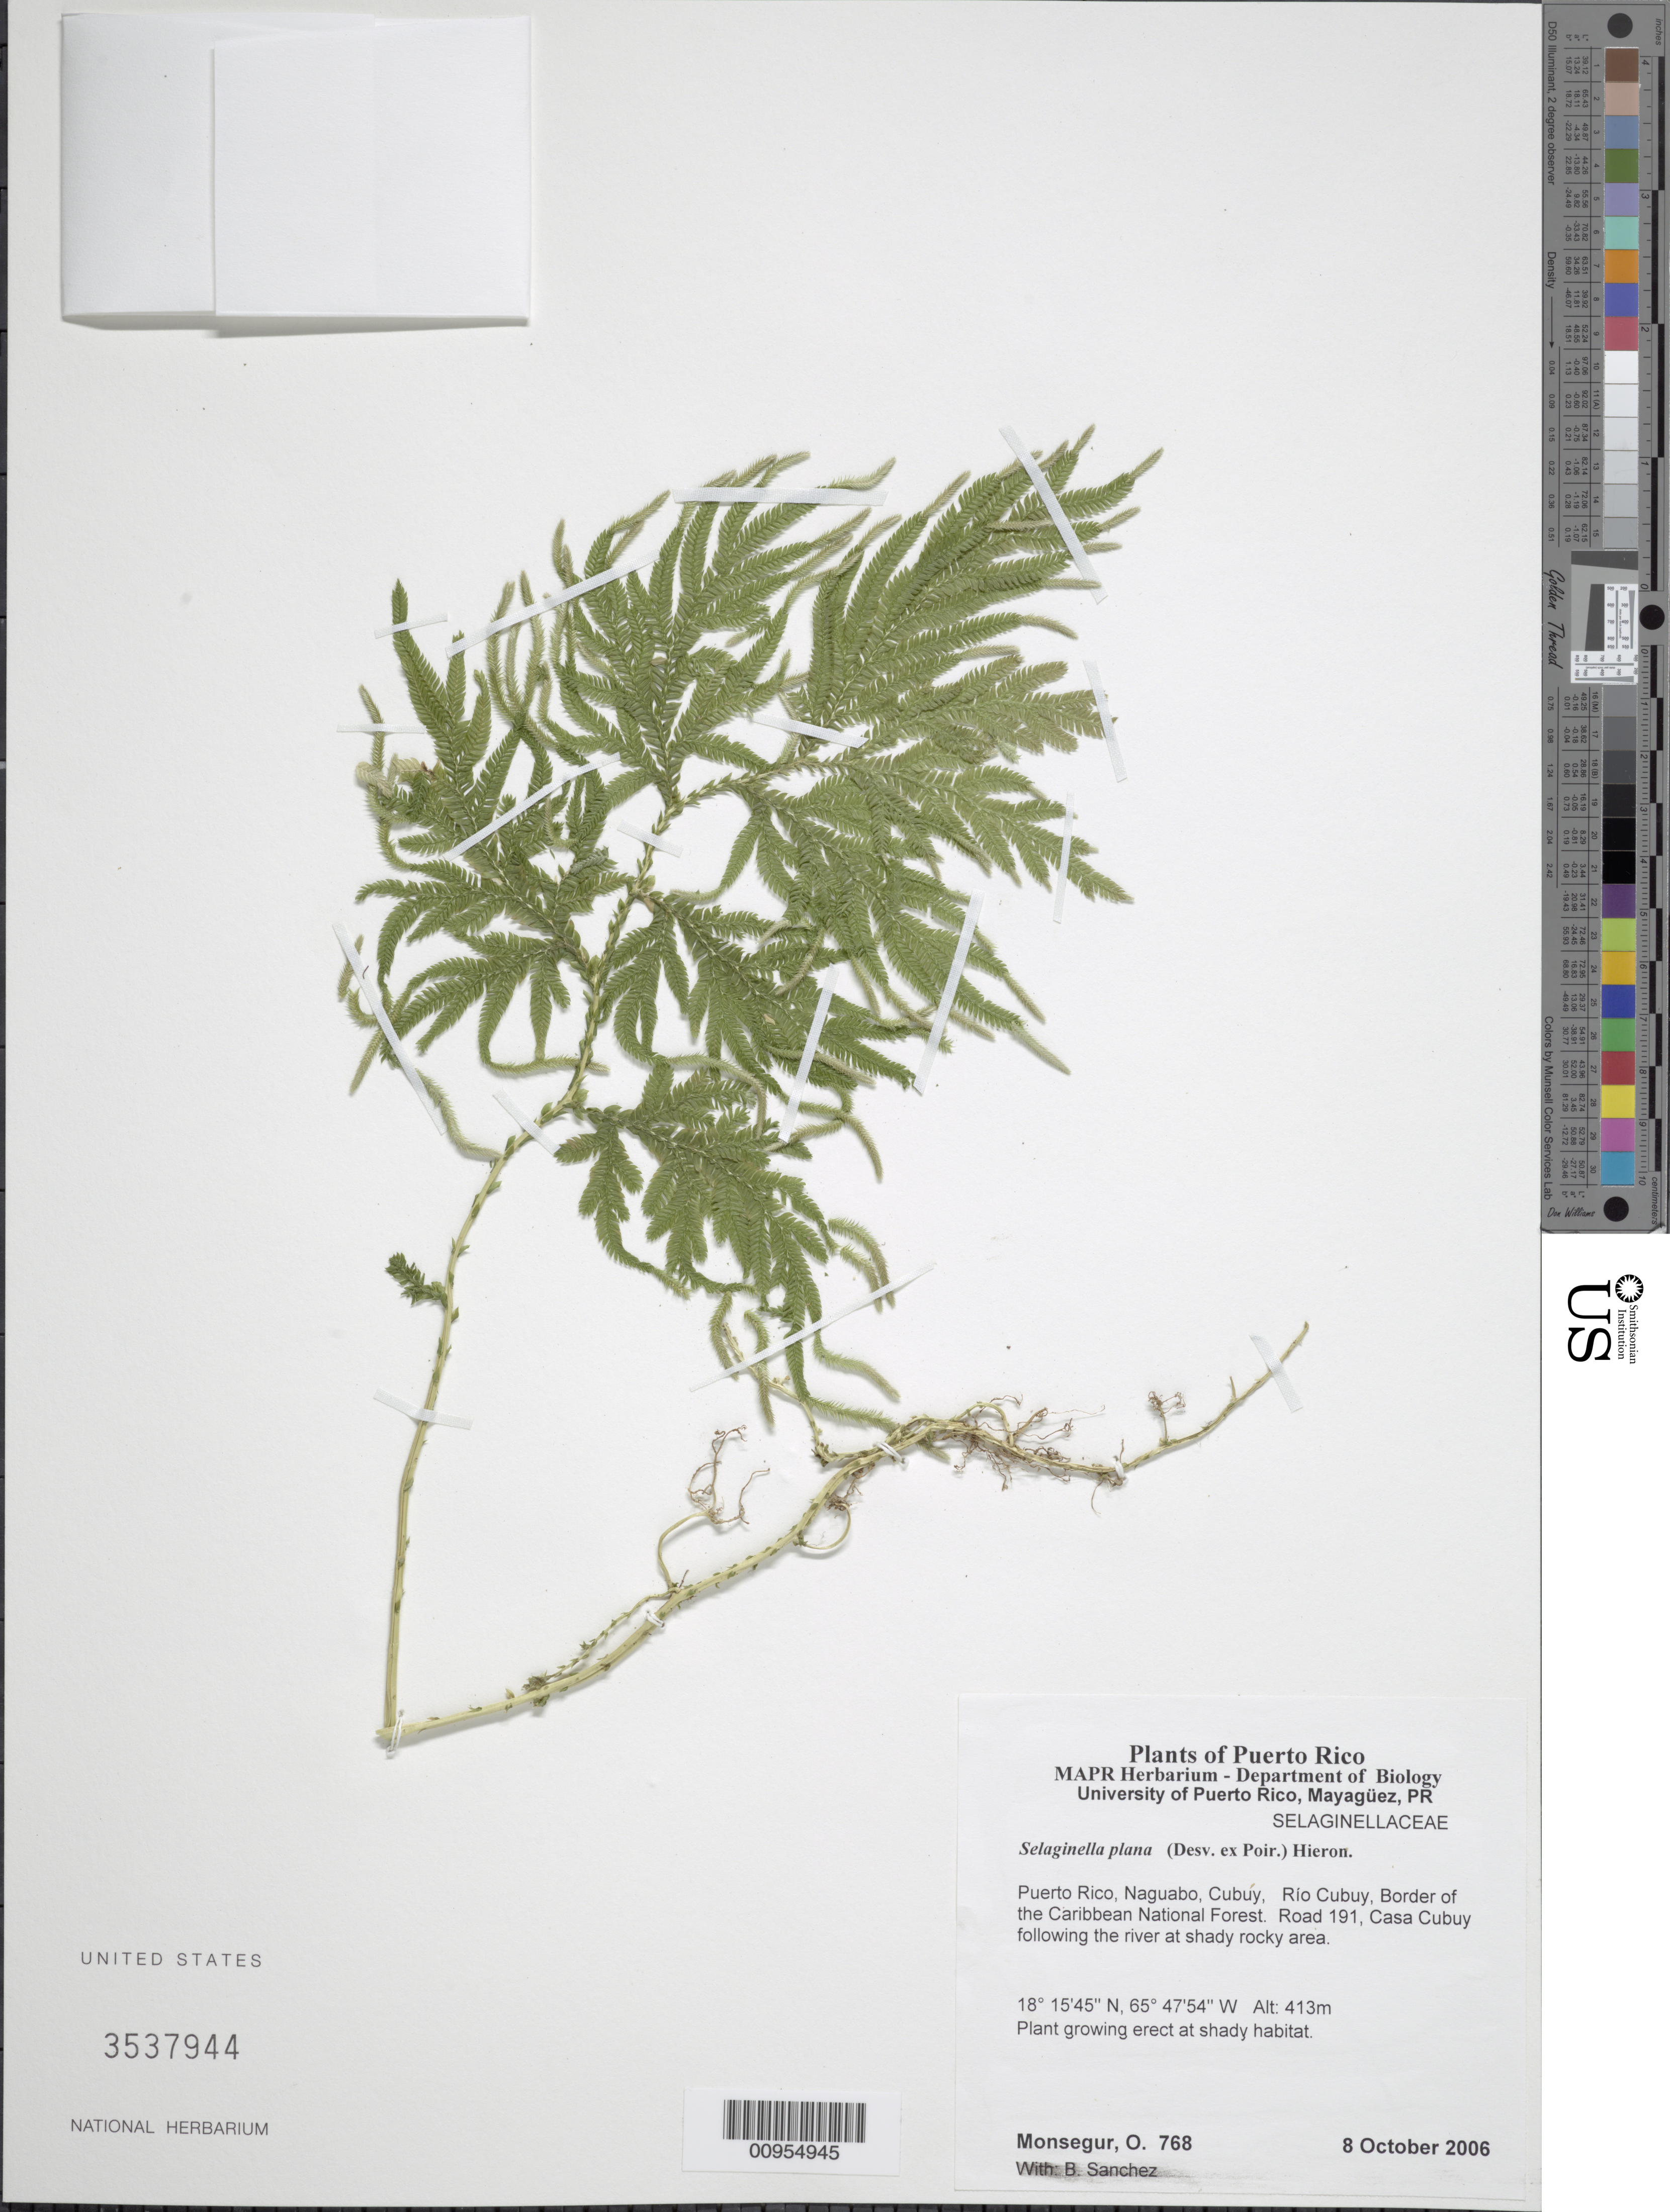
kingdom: Plantae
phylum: Tracheophyta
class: Lycopodiopsida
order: Selaginellales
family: Selaginellaceae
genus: Selaginella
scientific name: Selaginella plana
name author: (Desv. ex Poir.) Hieron.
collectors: O. Monsegur & B. Sánchez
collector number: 768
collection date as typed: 08 Oct 2006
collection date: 2006-10-08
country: Puerto Rico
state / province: Naguabo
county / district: Cubuy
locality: Border of the Caribbean National Forest. Road 191, Casa Cubuy following the river at shady rocky area.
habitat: Plant growing erect at shady habitat.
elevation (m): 413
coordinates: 18.15449, 65.47541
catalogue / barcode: US 3537944